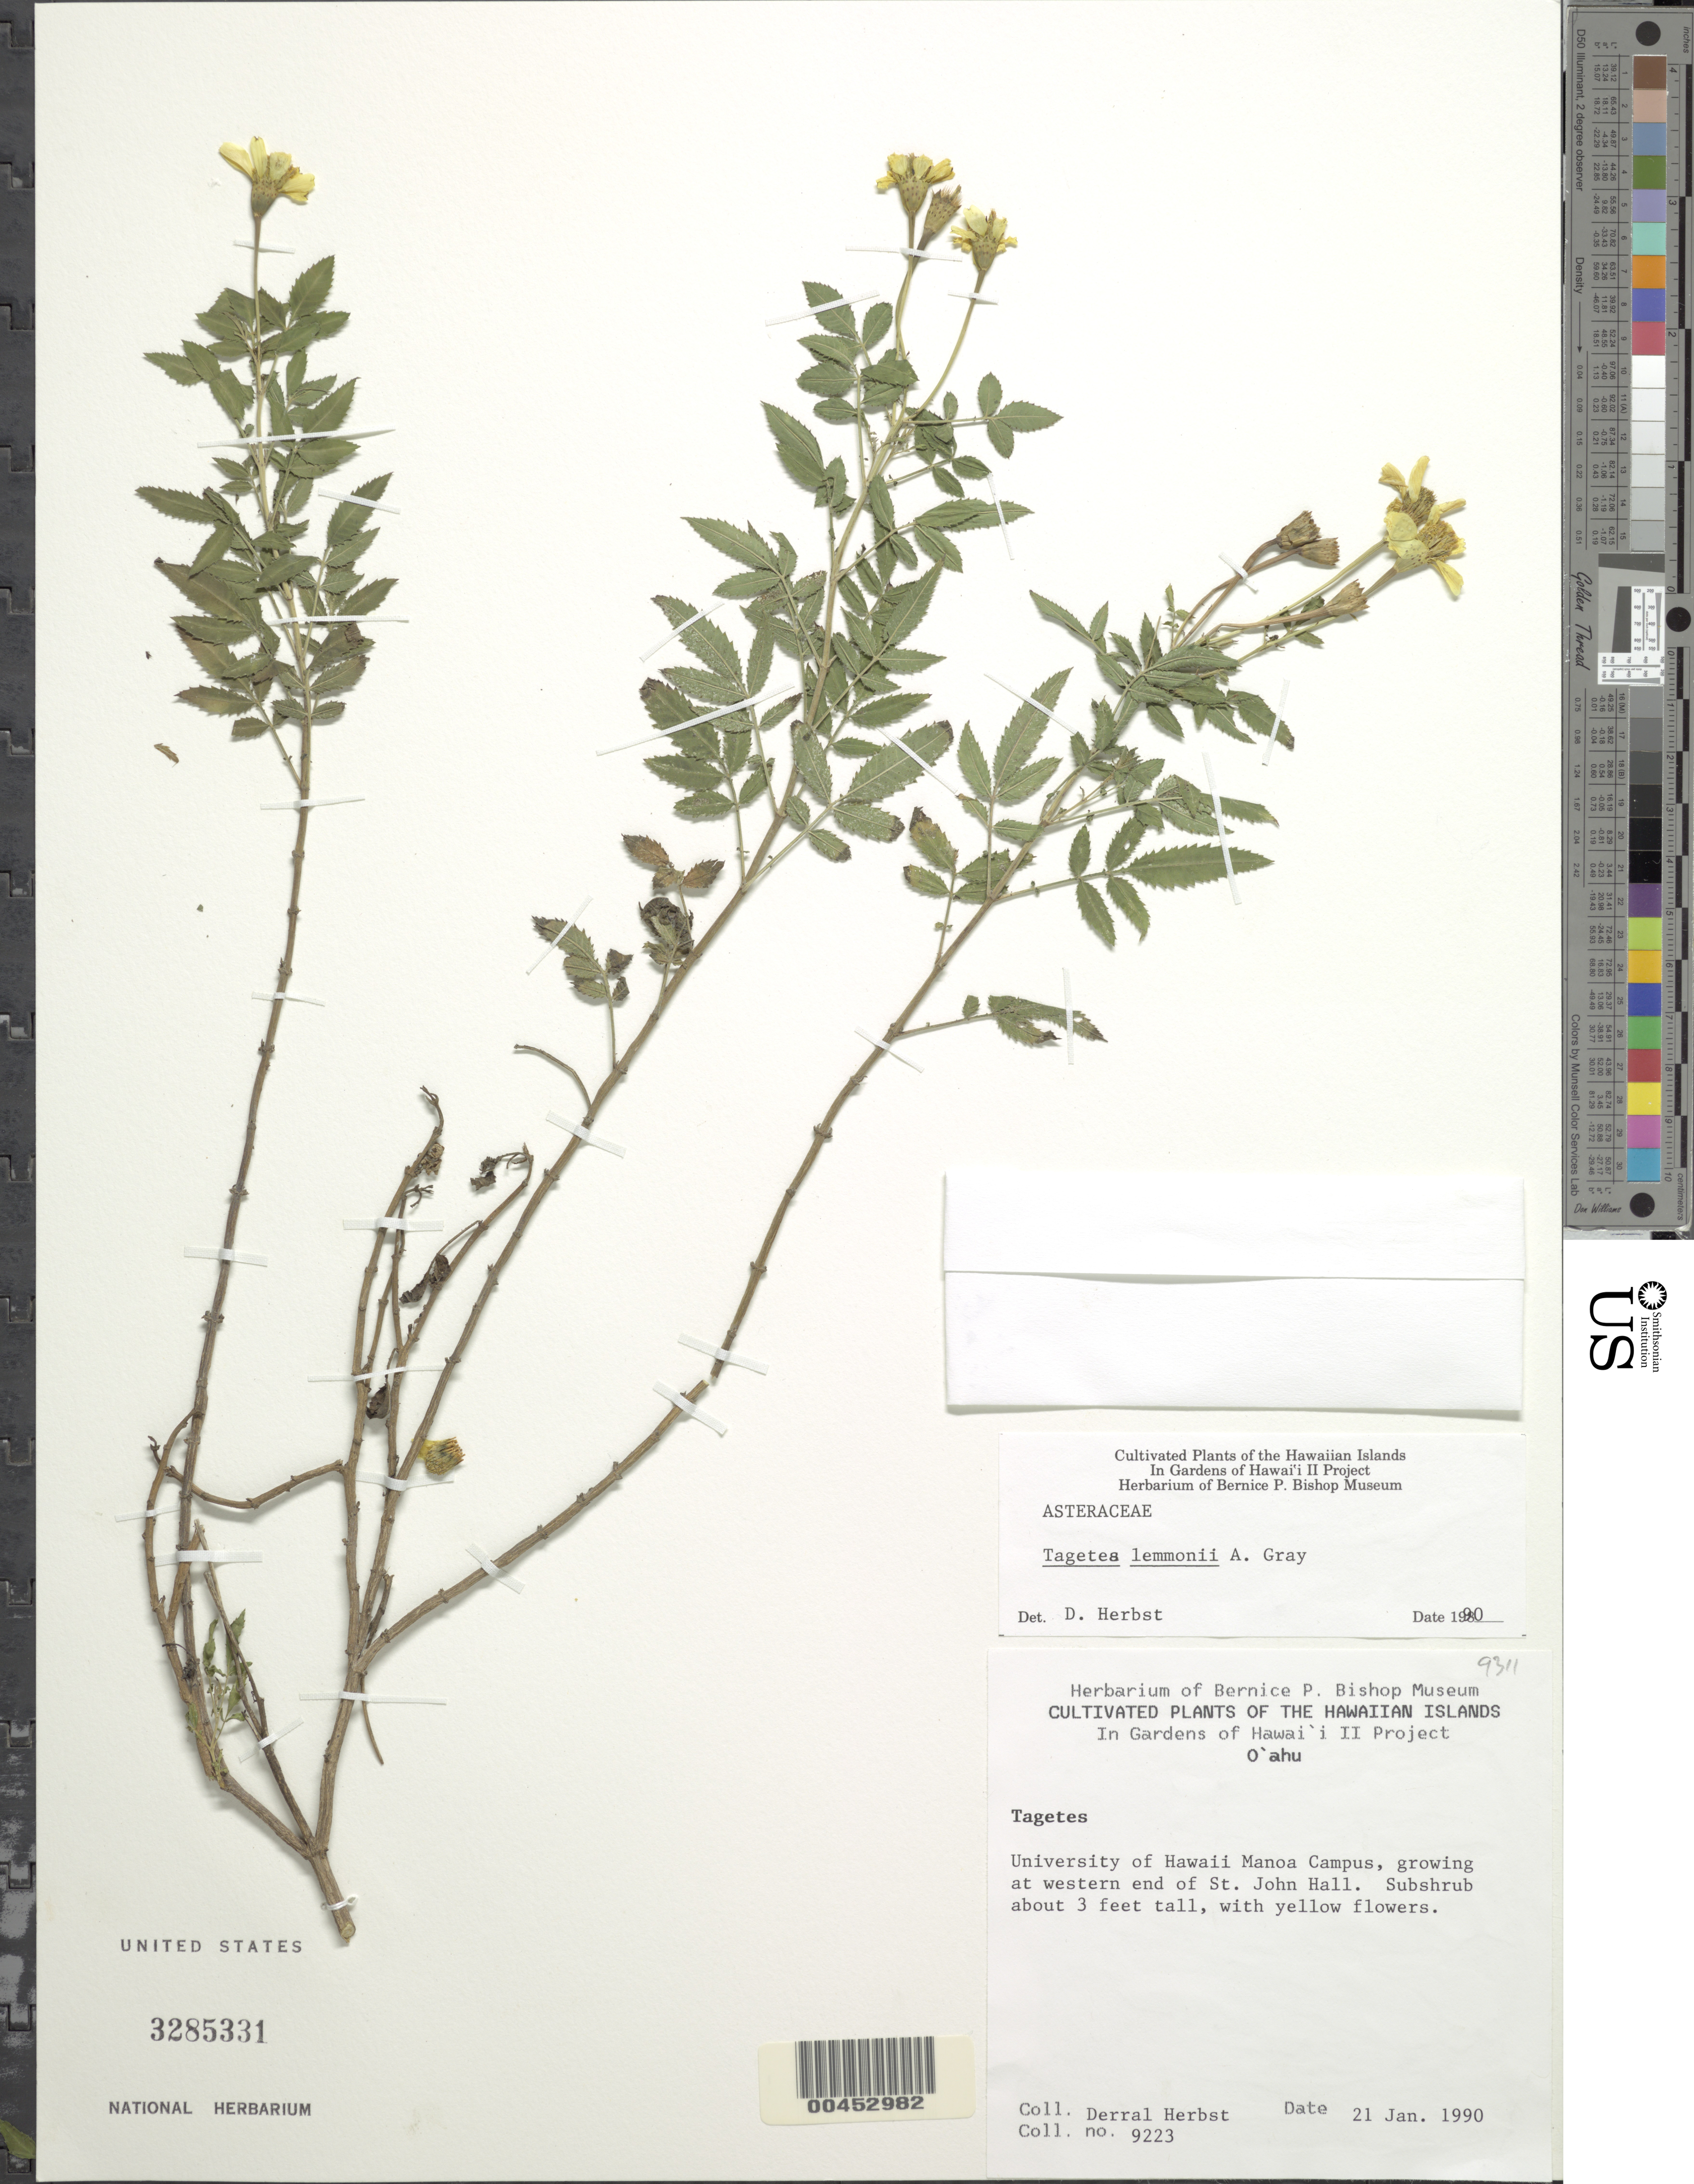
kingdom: Plantae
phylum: Tracheophyta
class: Magnoliopsida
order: Asterales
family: Asteraceae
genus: Tagetes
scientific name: Tagetes lemmonii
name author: A. Gray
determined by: Herbst, D. R.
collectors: D. R. Herbst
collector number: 9223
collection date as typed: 21 Jan 1990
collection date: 1990-01-21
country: United States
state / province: Hawaii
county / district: Honolulu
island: Oahu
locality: University of Hawaii Manoa Campus, at W end of St. John Hall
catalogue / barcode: US 3285331